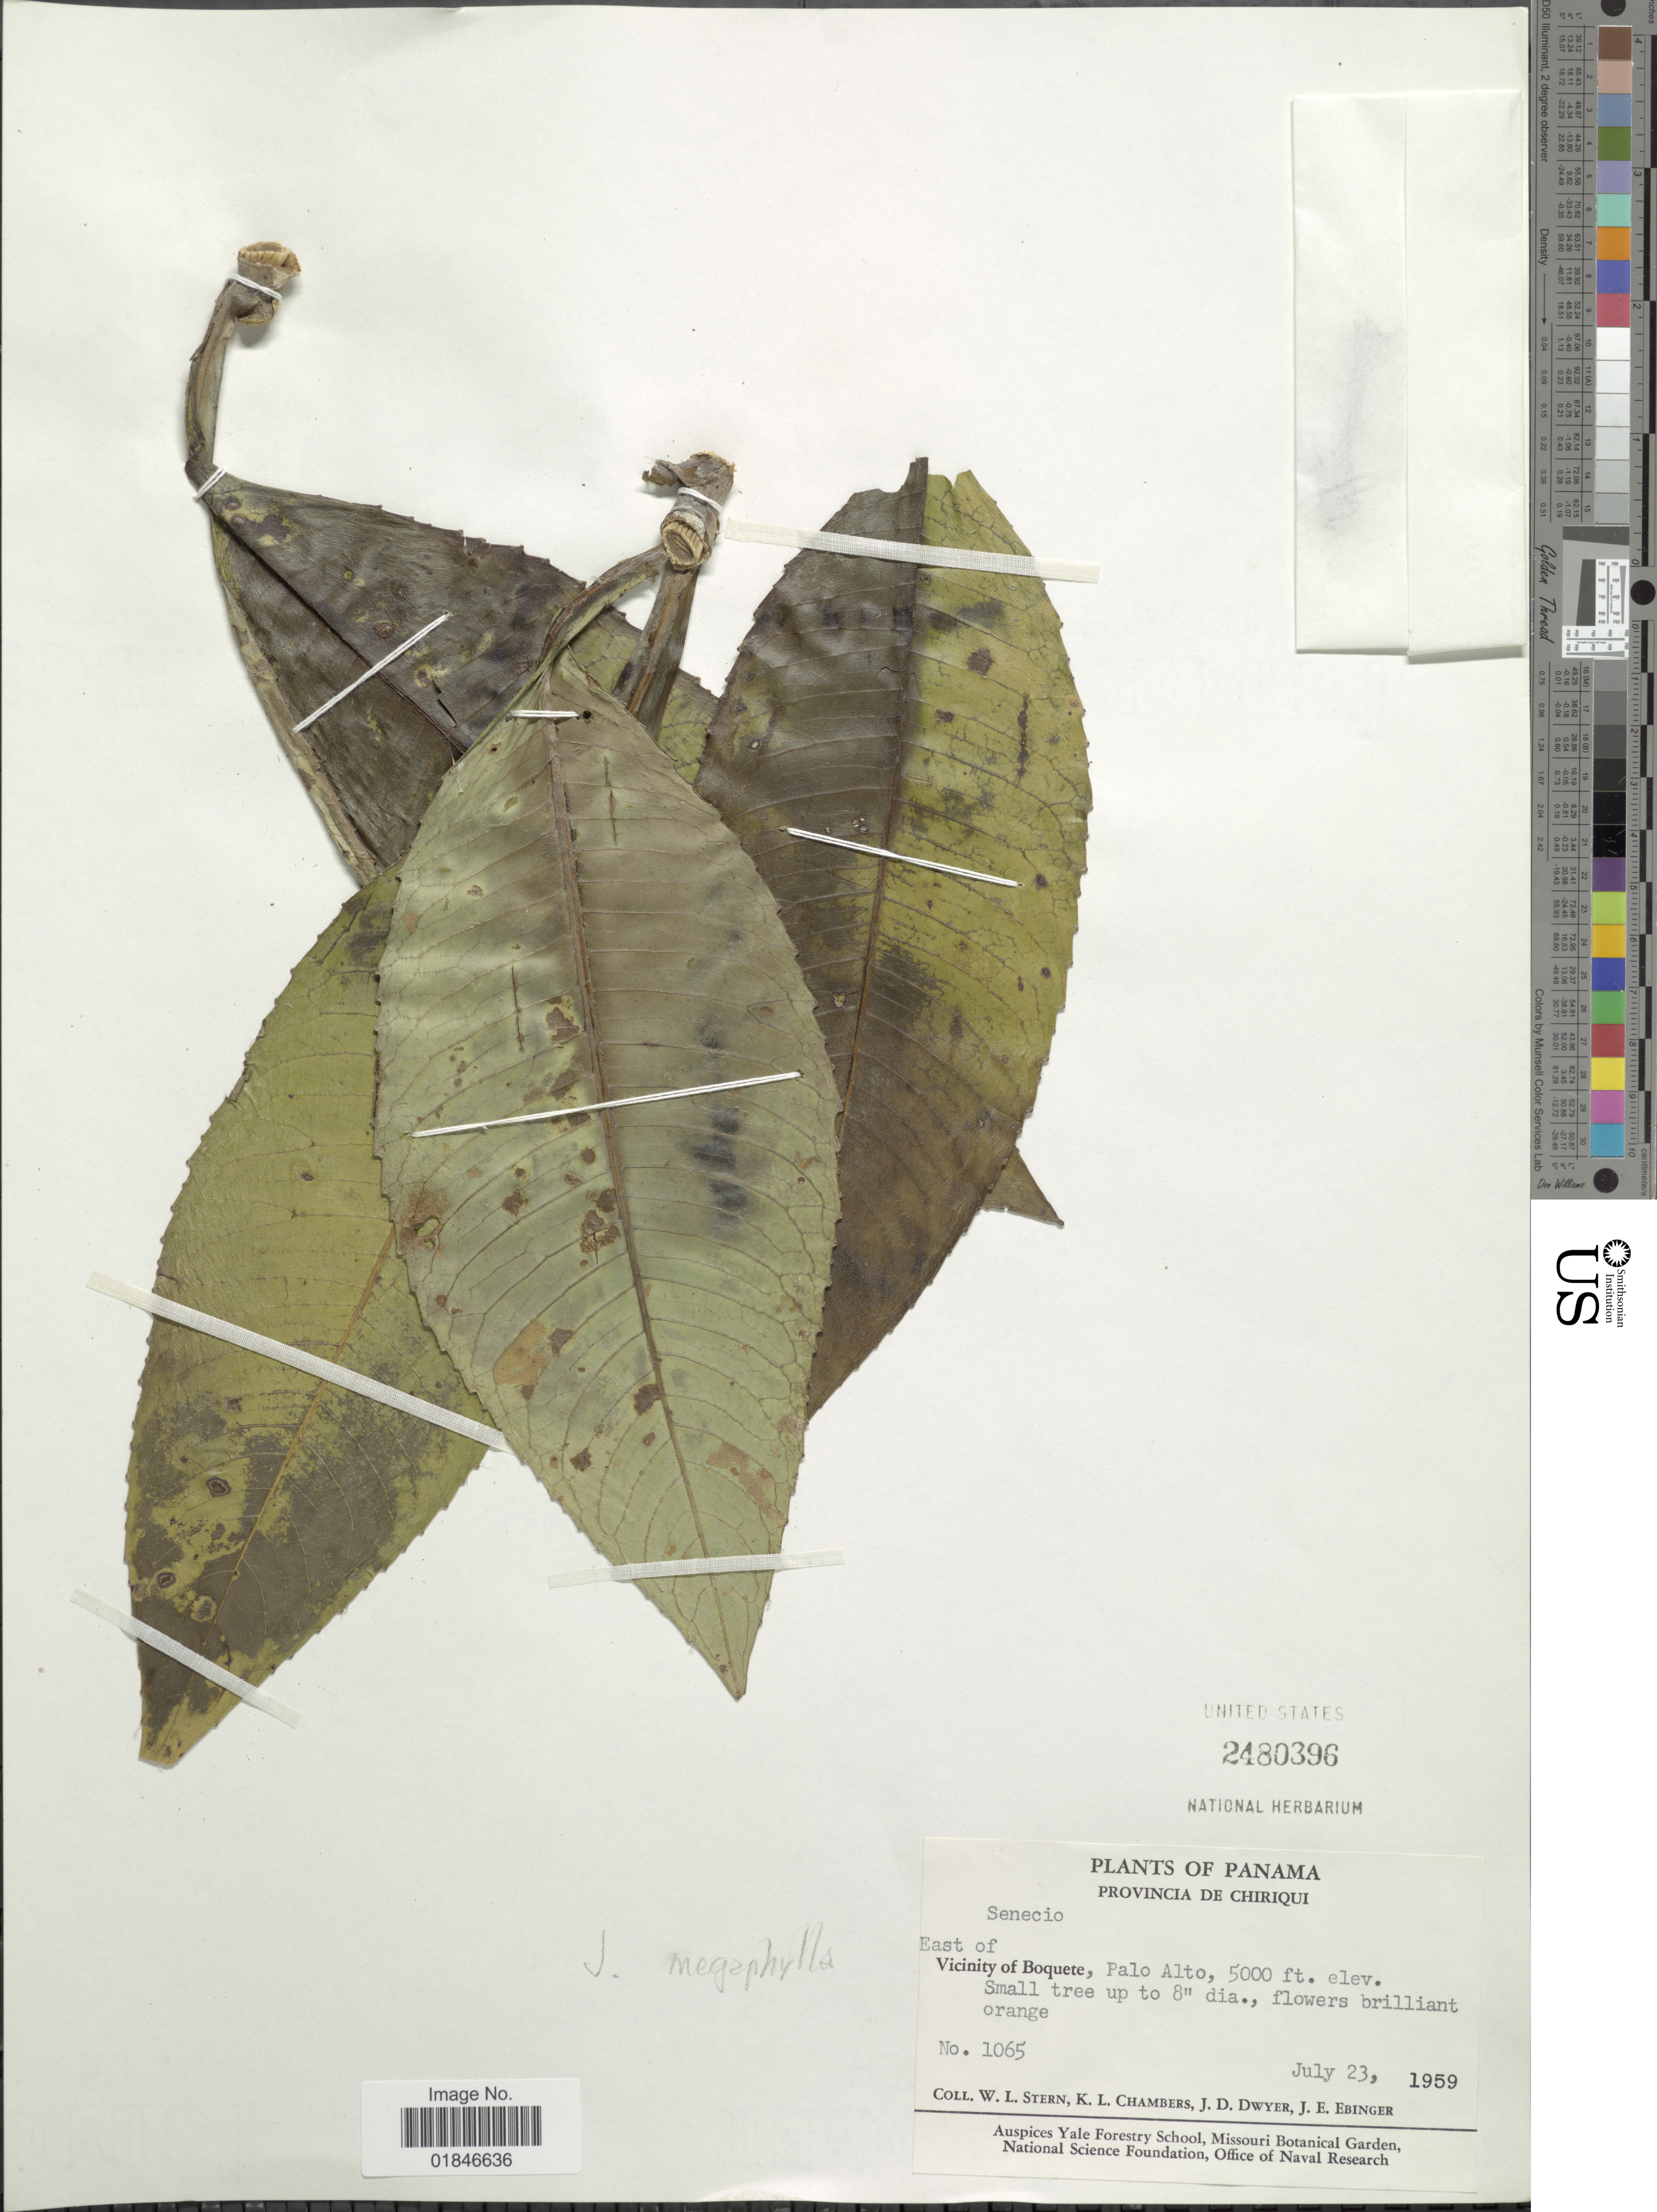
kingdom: Plantae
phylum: Tracheophyta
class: Magnoliopsida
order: Asterales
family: Asteraceae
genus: Jessea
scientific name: Jessea megaphylla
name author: (Greenm.) H. Rob. & Cuatrec.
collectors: W. L. Stern, K. Chambers, J. D. Dwyer & J. Ebinger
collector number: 1065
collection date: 1959-07-23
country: Panama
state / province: Chiriqui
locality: Provincia de Chiriqui. Vicinity of Boquete, Palo Alto.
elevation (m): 1524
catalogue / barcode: US 2480396